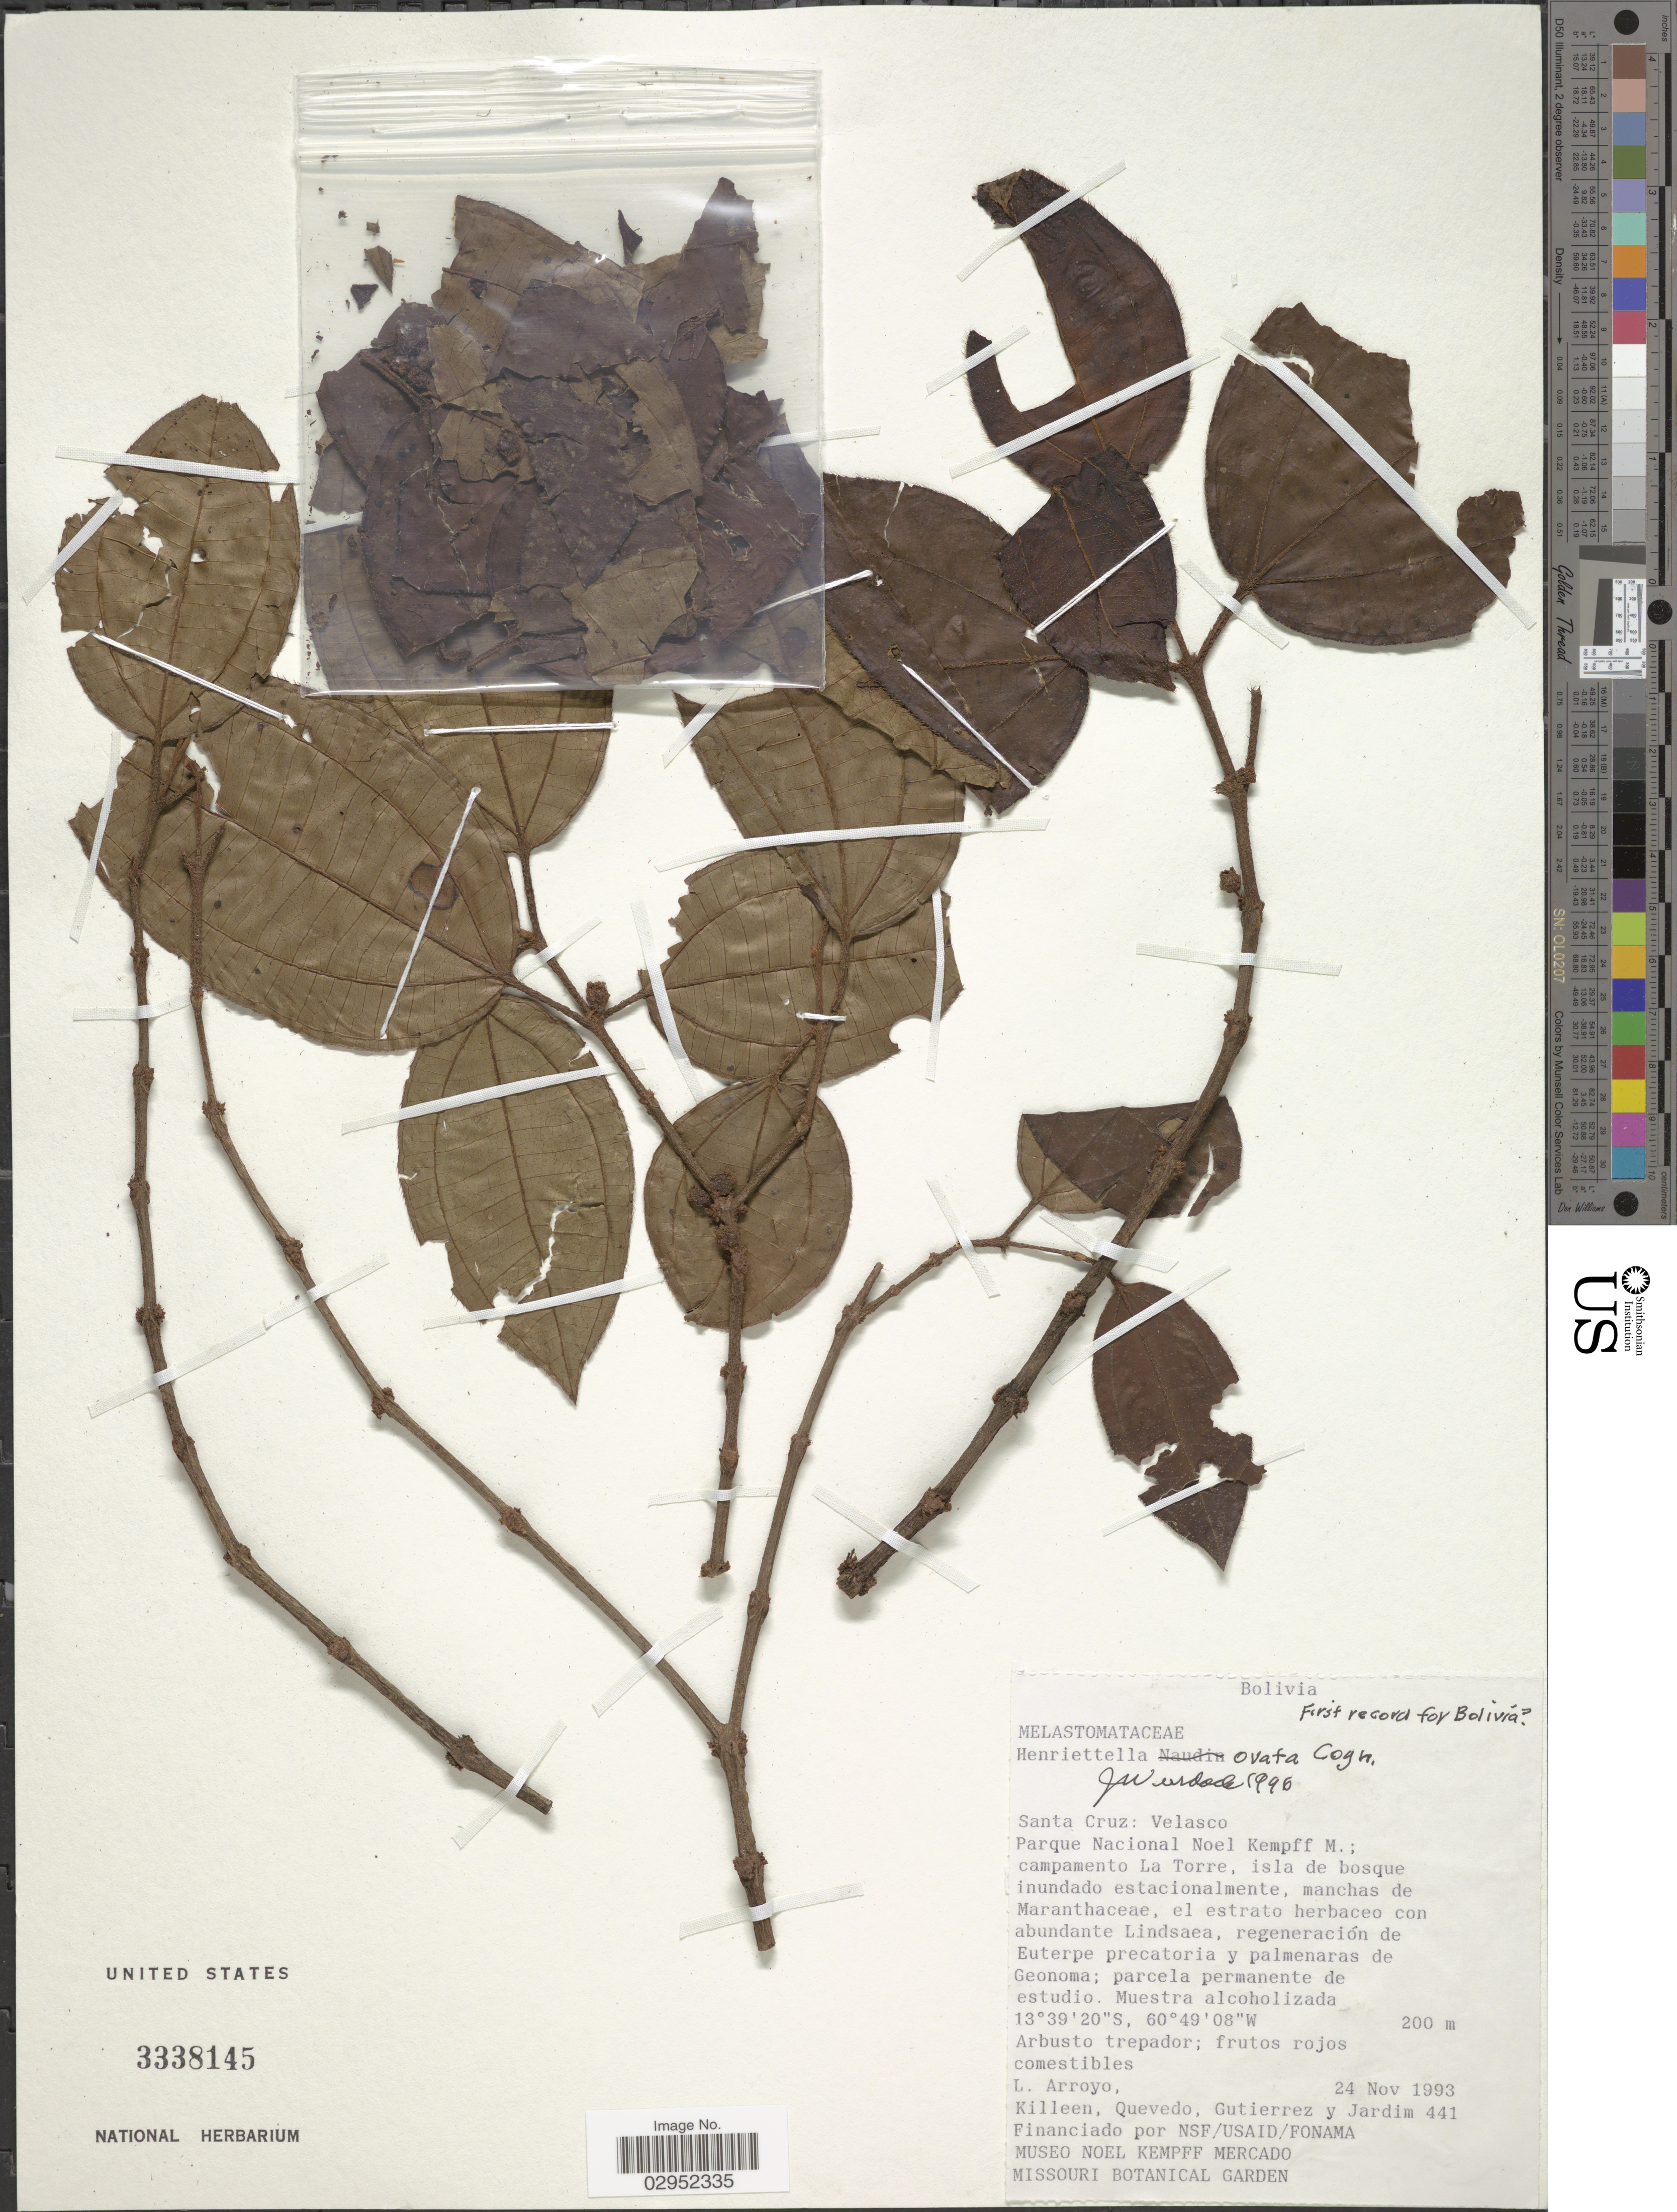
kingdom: Plantae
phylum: Tracheophyta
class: Magnoliopsida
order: Myrtales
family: Melastomataceae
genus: Henriettea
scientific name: Henriettea ovata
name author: (Cogn.) Penneys et al.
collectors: L. Arroyo, Killeen, --, -- Quevedo, -. Gutierrez & Jardim, --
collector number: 441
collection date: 1993-11-24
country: Argentina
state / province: Santa Cruz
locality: Velasco. Parque Nacional NoeL Koempff M.; campamento La Torre, isla de bosque inundado estacionalmente, manchas de Maranthaceae, el estrato herbaceo con abundante Lindsaea, regeneración de Euterpe precatoria y palmenaras de Geonoma; parcela permanente de estudio.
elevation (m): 200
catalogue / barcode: US 3338145